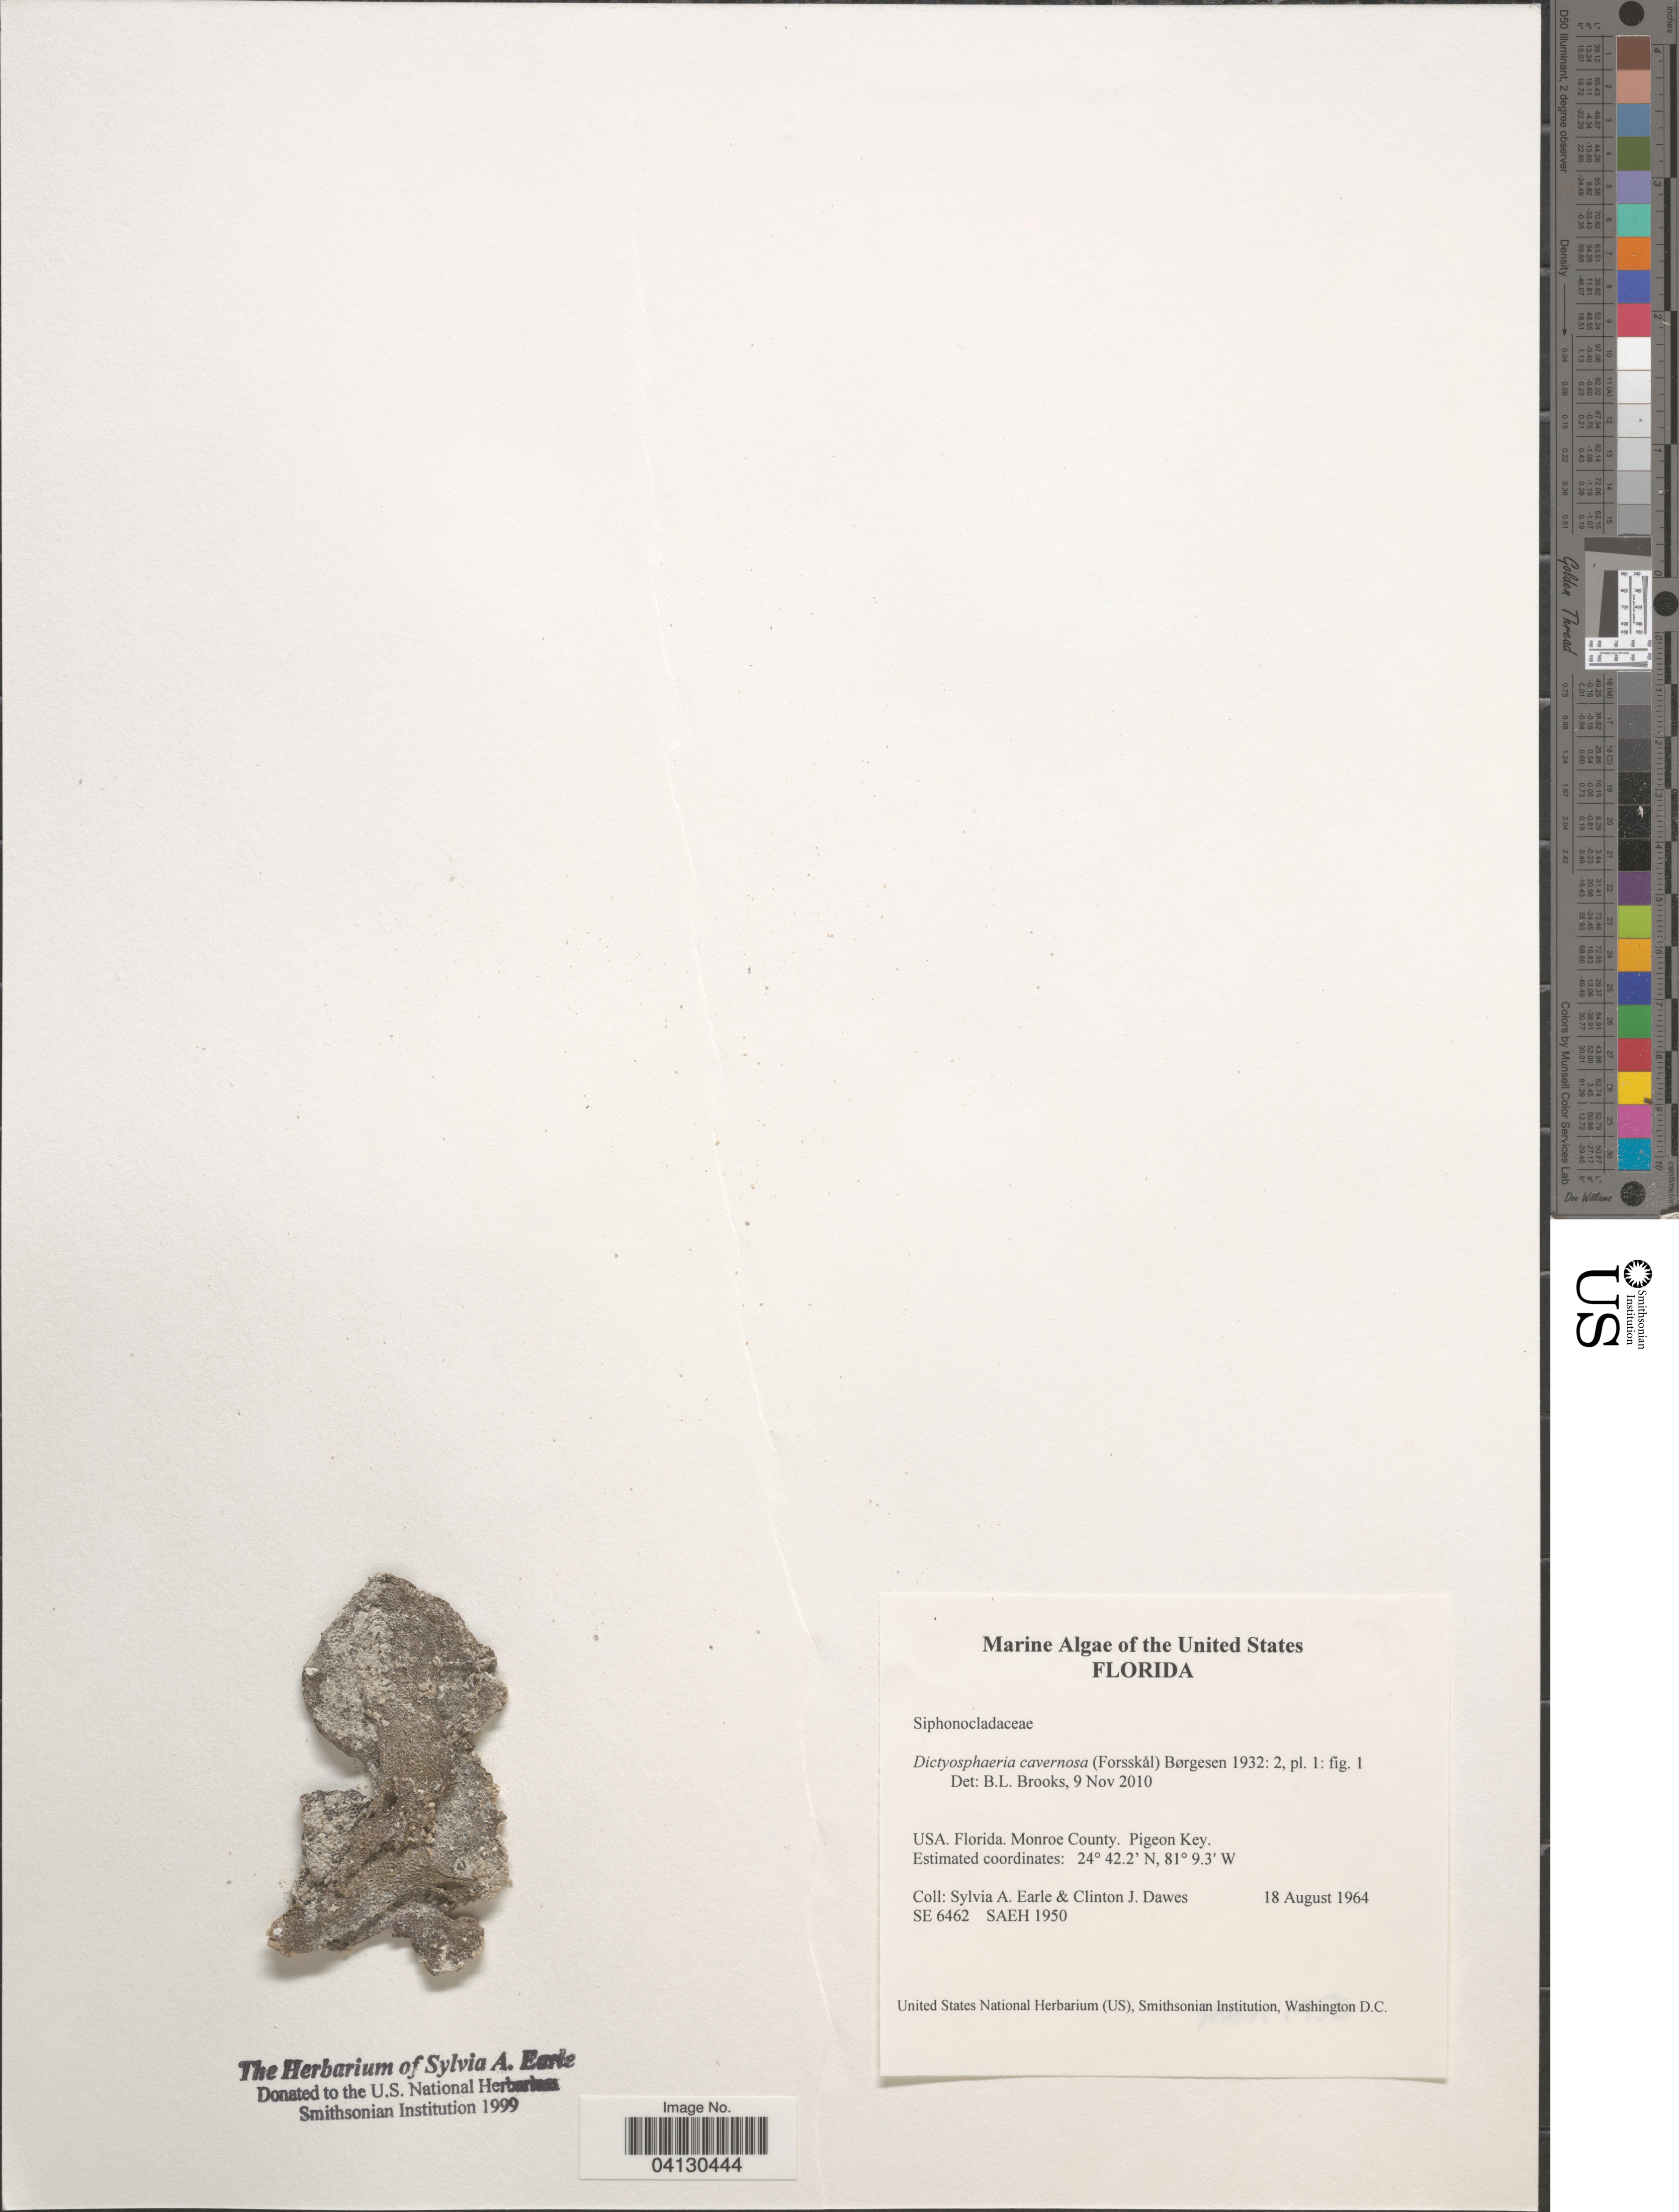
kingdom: Plantae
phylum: Chlorophyta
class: Ulvophyceae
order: Siphonocladales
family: Siphonocladaceae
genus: Dictyosphaeria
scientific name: Dictyosphaeria cavernosa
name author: (Forssk.) Børgesen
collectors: S. A. Earle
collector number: SE6462/SAEH1950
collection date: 1964-08-18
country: United States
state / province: Florida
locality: Monroe County. Pigeon Key.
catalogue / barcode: US 329029